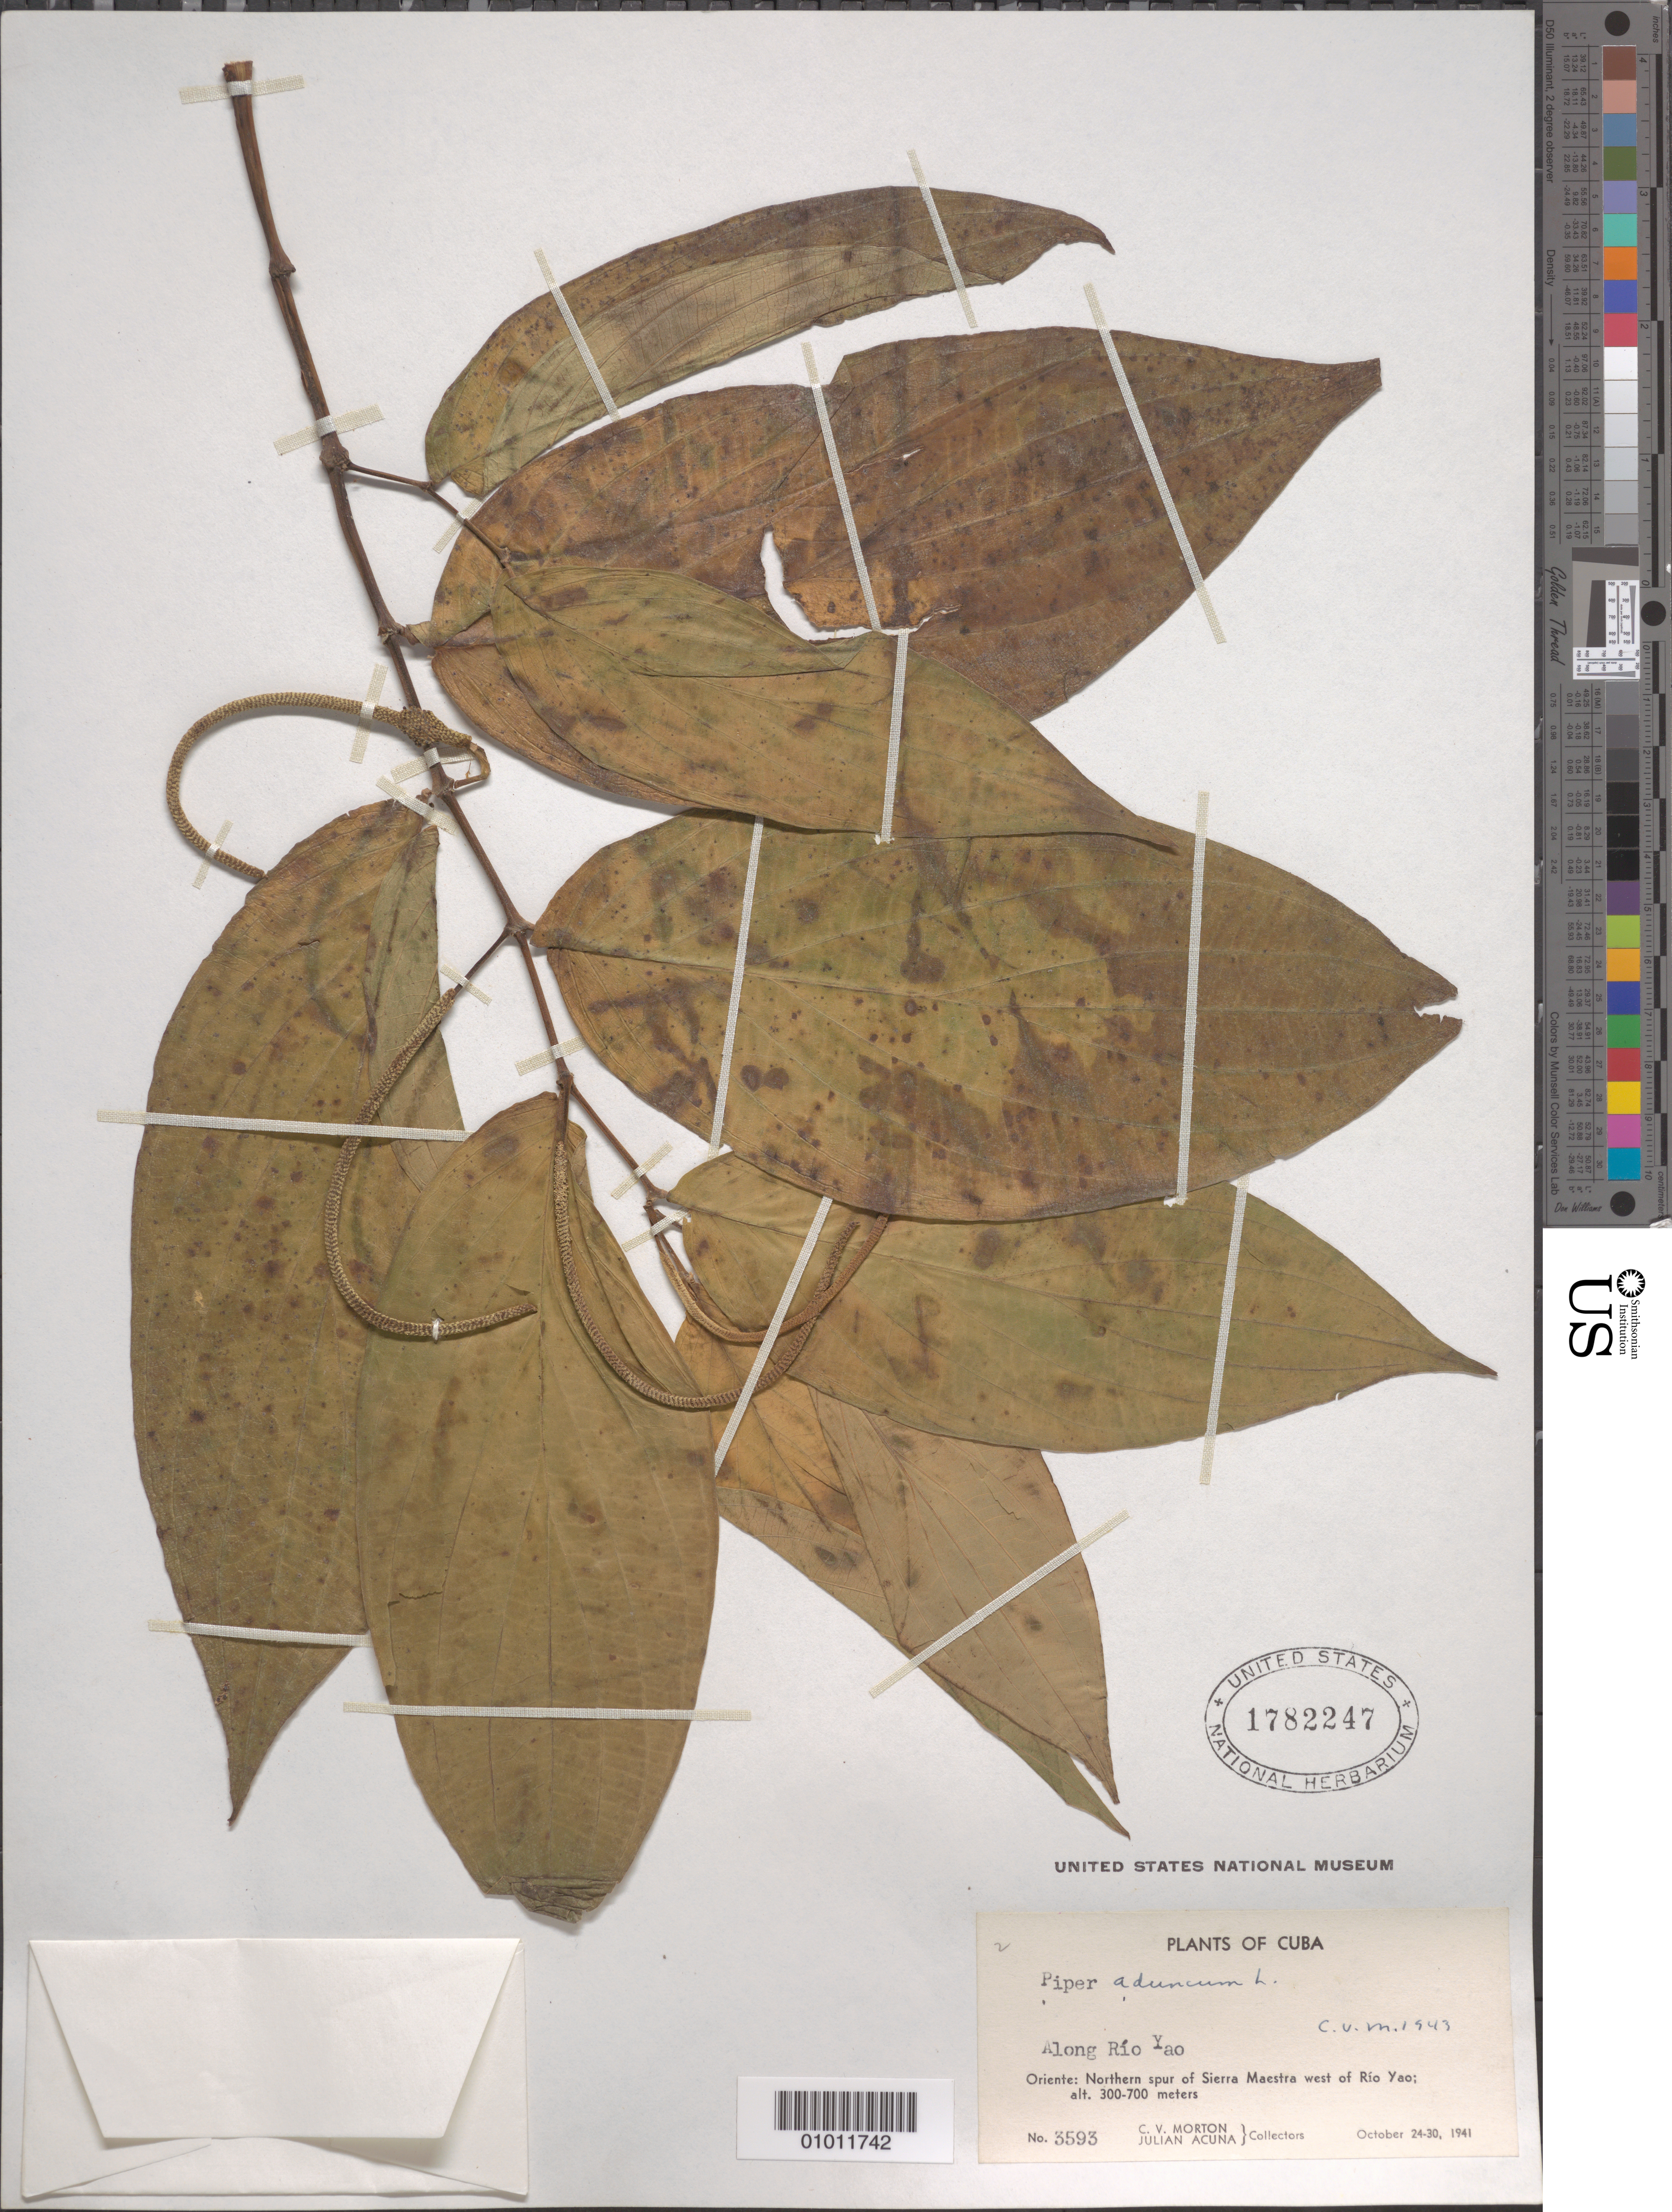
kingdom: Plantae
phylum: Tracheophyta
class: Magnoliopsida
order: Piperales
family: Piperaceae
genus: Piper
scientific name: Piper aduncum var. aduncum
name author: L.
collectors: C. V. Morton & J. Acuña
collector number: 3593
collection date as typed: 24 Oct 1941 to 30 Oct 1941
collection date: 1941-10-24/1941-10-30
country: Cuba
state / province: Guantánamo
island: Cuba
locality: Northern spur of Sierra Maestra W of Rio Yao; along the Rio Yao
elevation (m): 300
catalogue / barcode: US 1782247